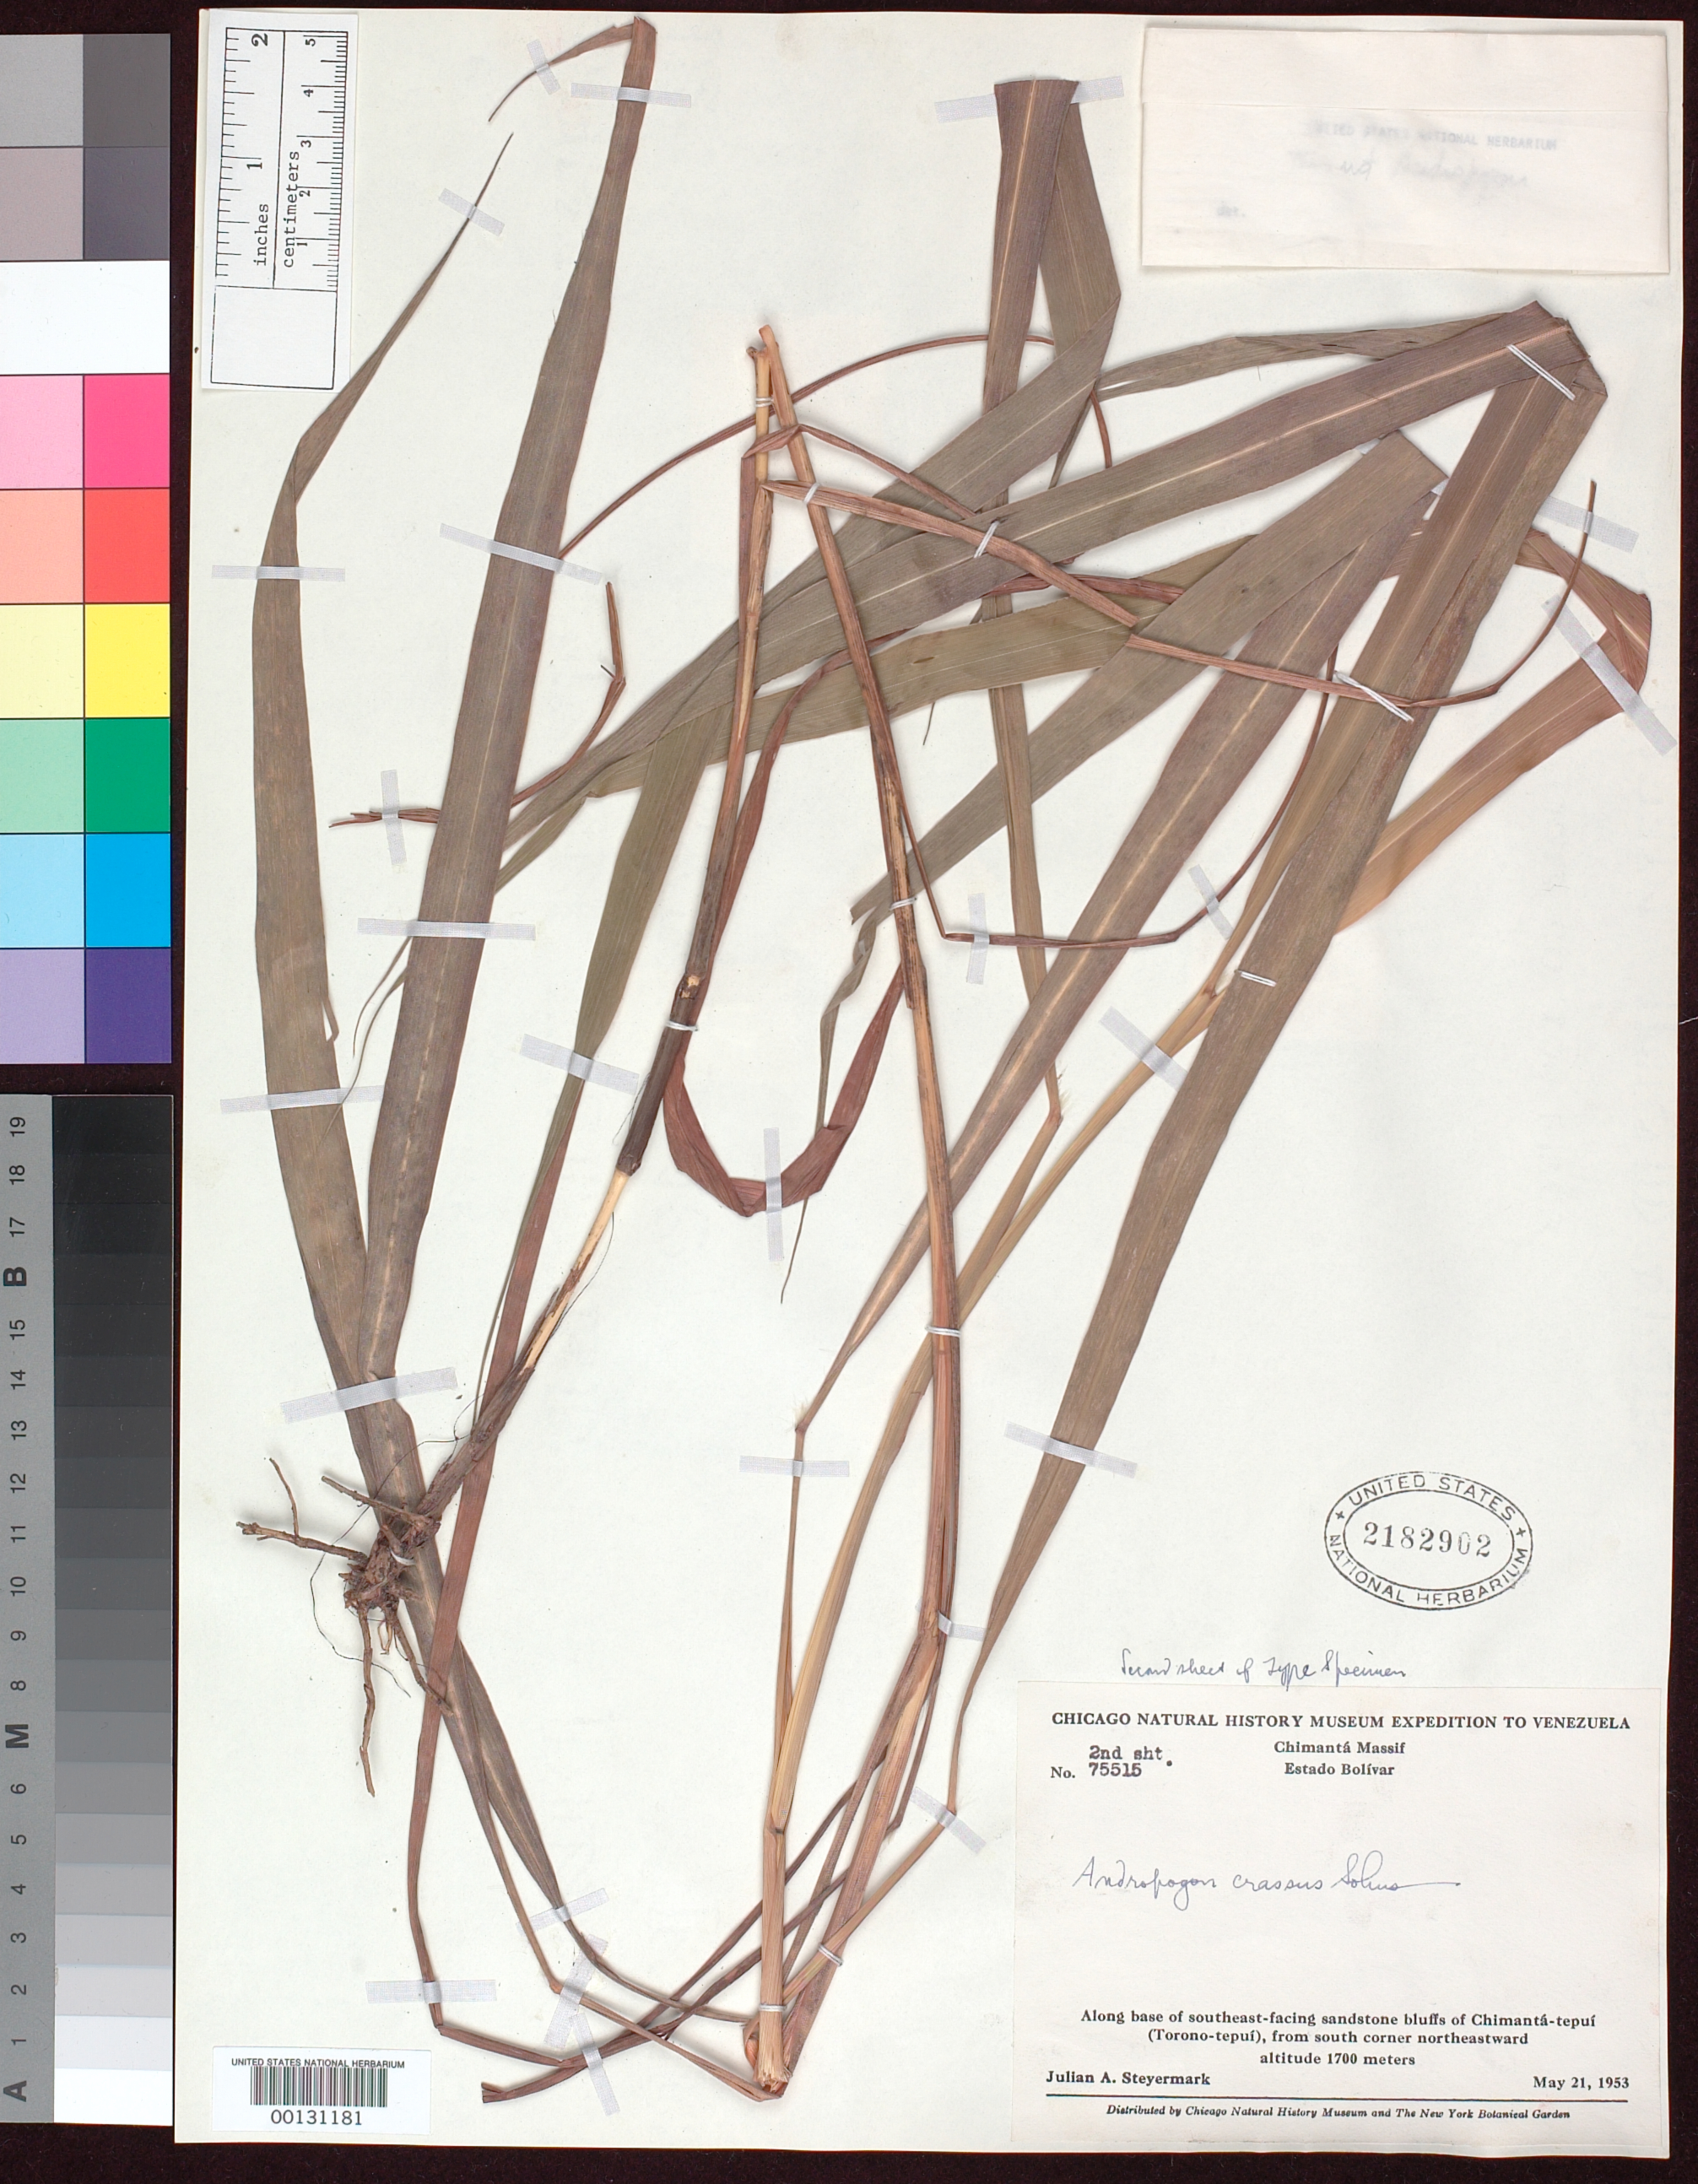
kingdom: Plantae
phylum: Tracheophyta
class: Liliopsida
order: Poales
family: Poaceae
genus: Andropogon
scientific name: Andropogon crassus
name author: Sohns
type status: Isotype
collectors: J. Steyermark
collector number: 75515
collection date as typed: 21 May 1953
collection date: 1953-05-21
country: Venezuela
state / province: Bolivar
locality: Along SE bluffs of Chimanta-Tepui (Torono-Tepui), Chimanta Massif; alt. 1700m.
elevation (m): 1700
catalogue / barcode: US 2182902